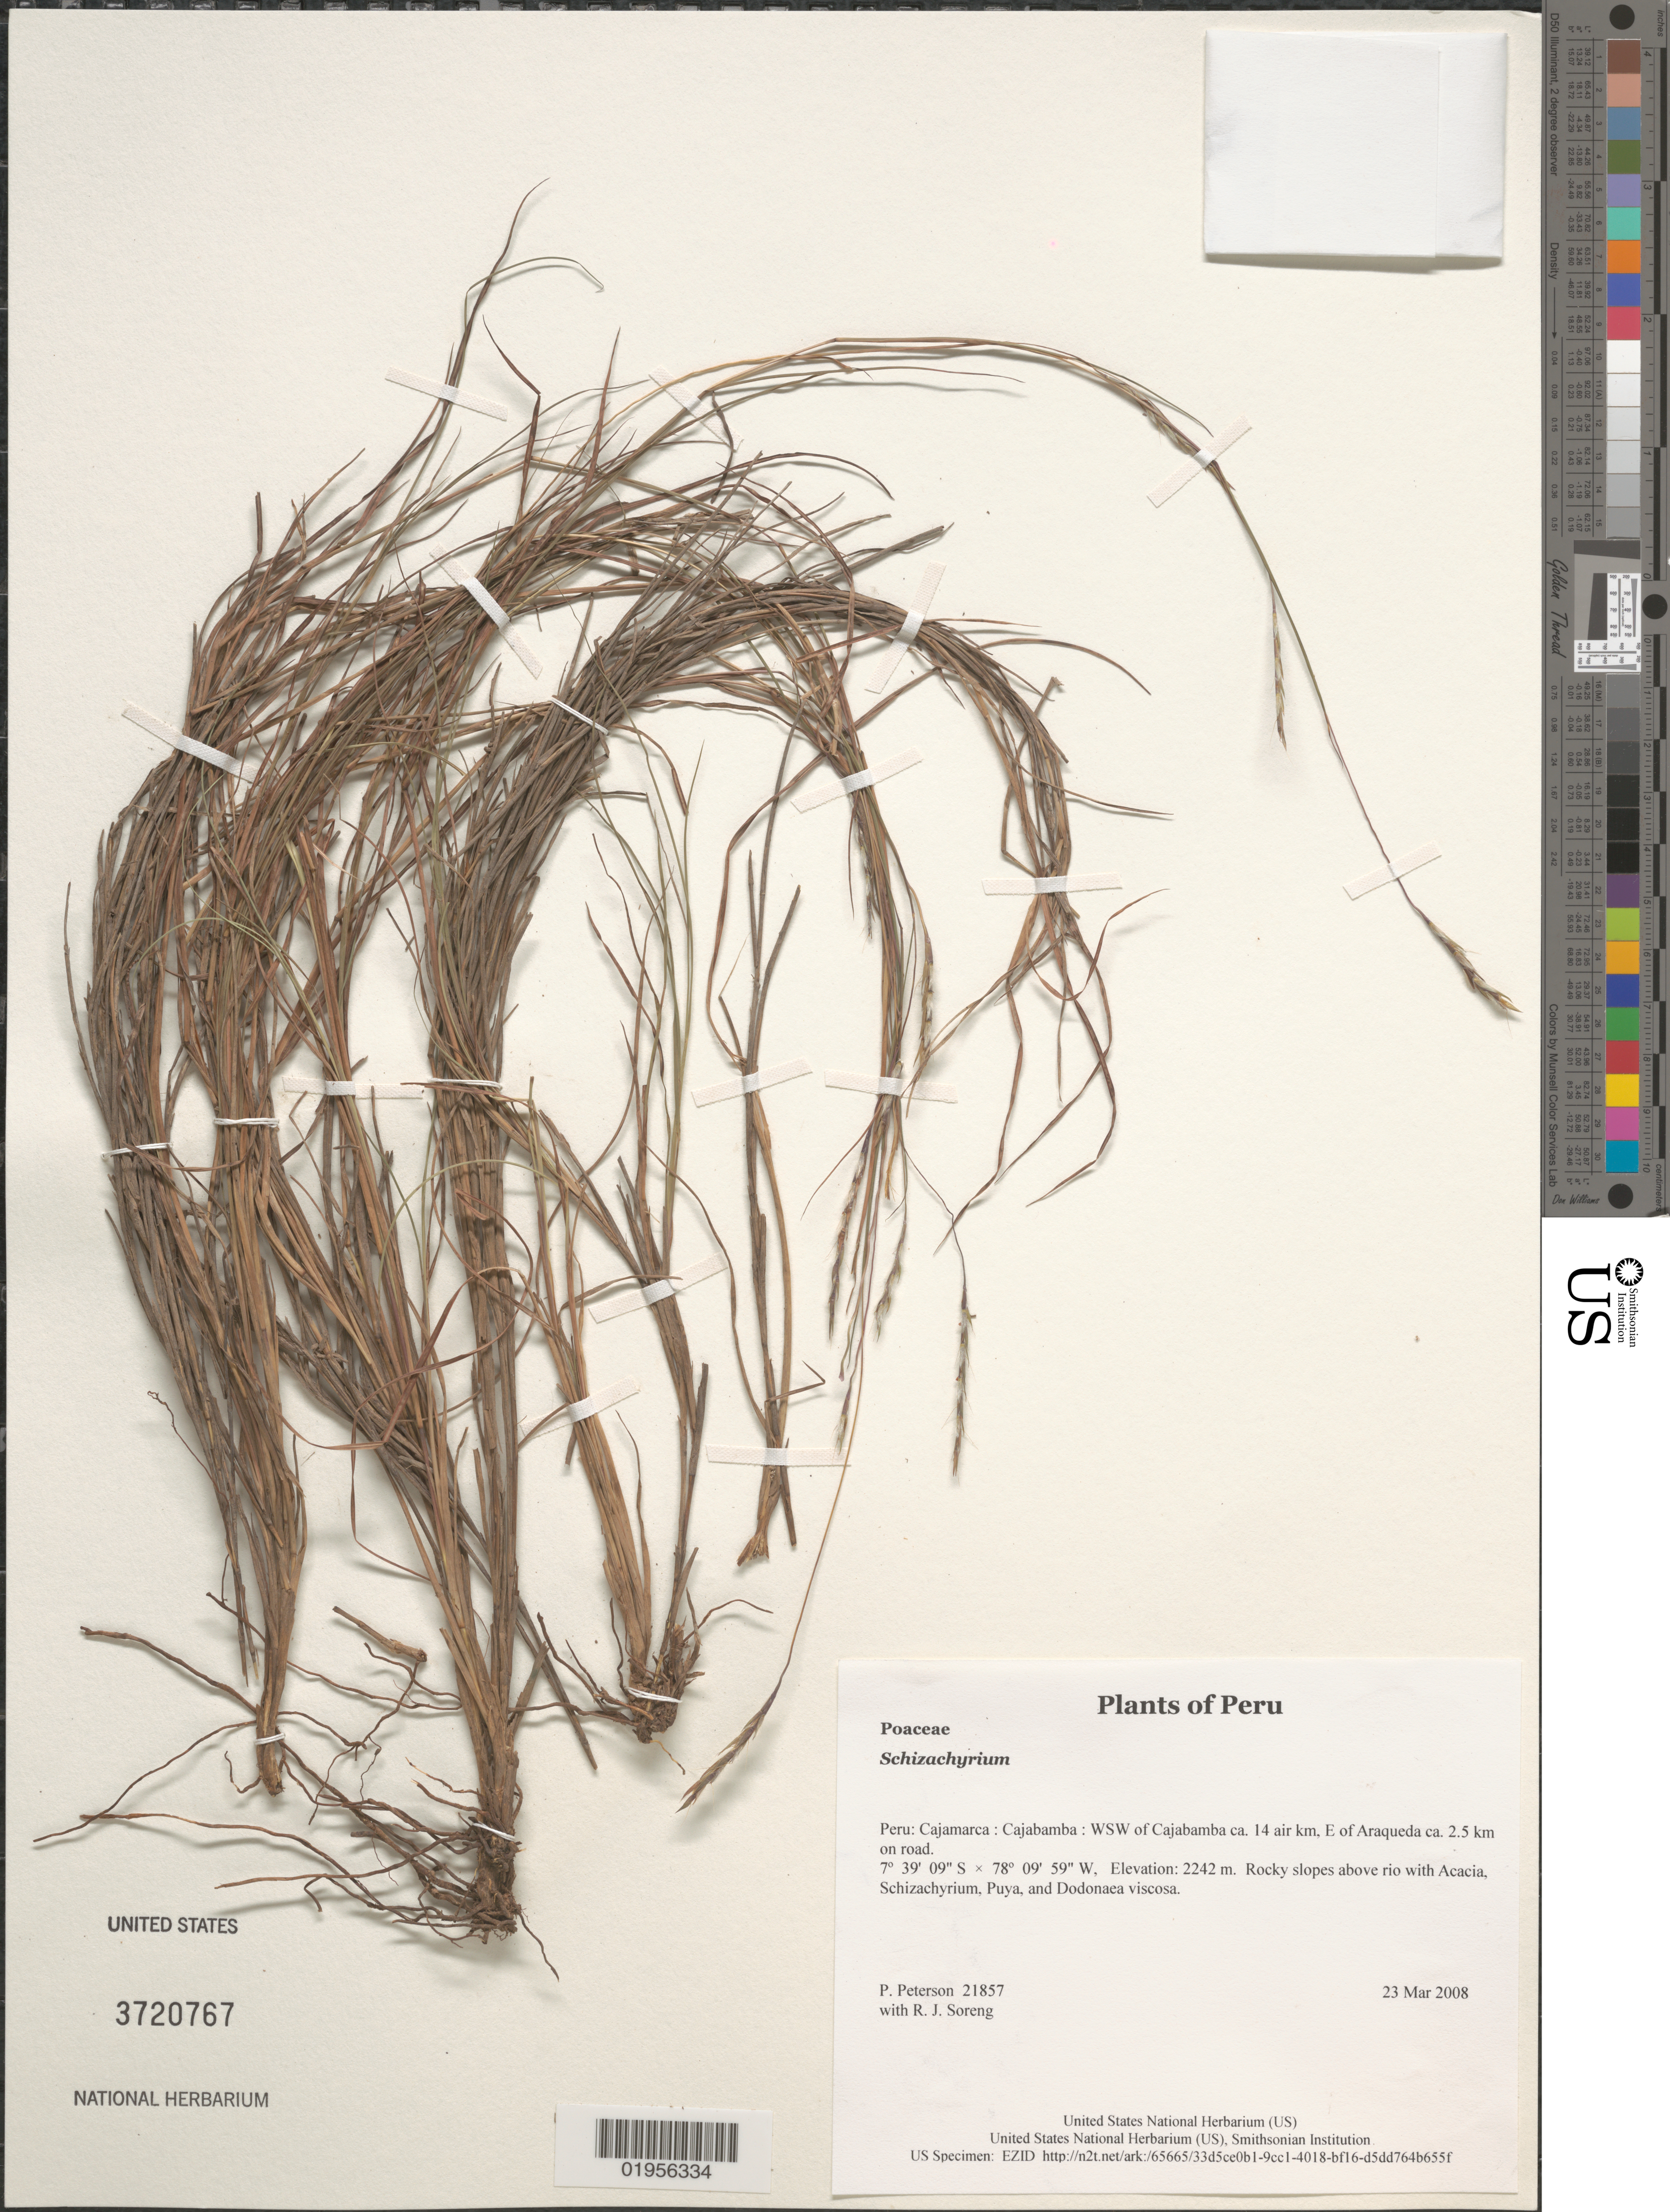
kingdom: Plantae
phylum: Tracheophyta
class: Liliopsida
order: Poales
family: Poaceae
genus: Schizachyrium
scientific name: Schizachyrium sp.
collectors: P. M. Peterson & R. J. Soreng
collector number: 21857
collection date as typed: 23 Mar 2008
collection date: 2008-03-23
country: Peru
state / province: Cajamarca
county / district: Cajabamba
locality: WSW of Cajabamba ca. 14 air km, E of Araqueda ca. 2.5 km on road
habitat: Rocky slopes above rio with Acacia, Schizachyrium, Puya, and Dodonaea viscosa.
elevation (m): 2242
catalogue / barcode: US 3720767